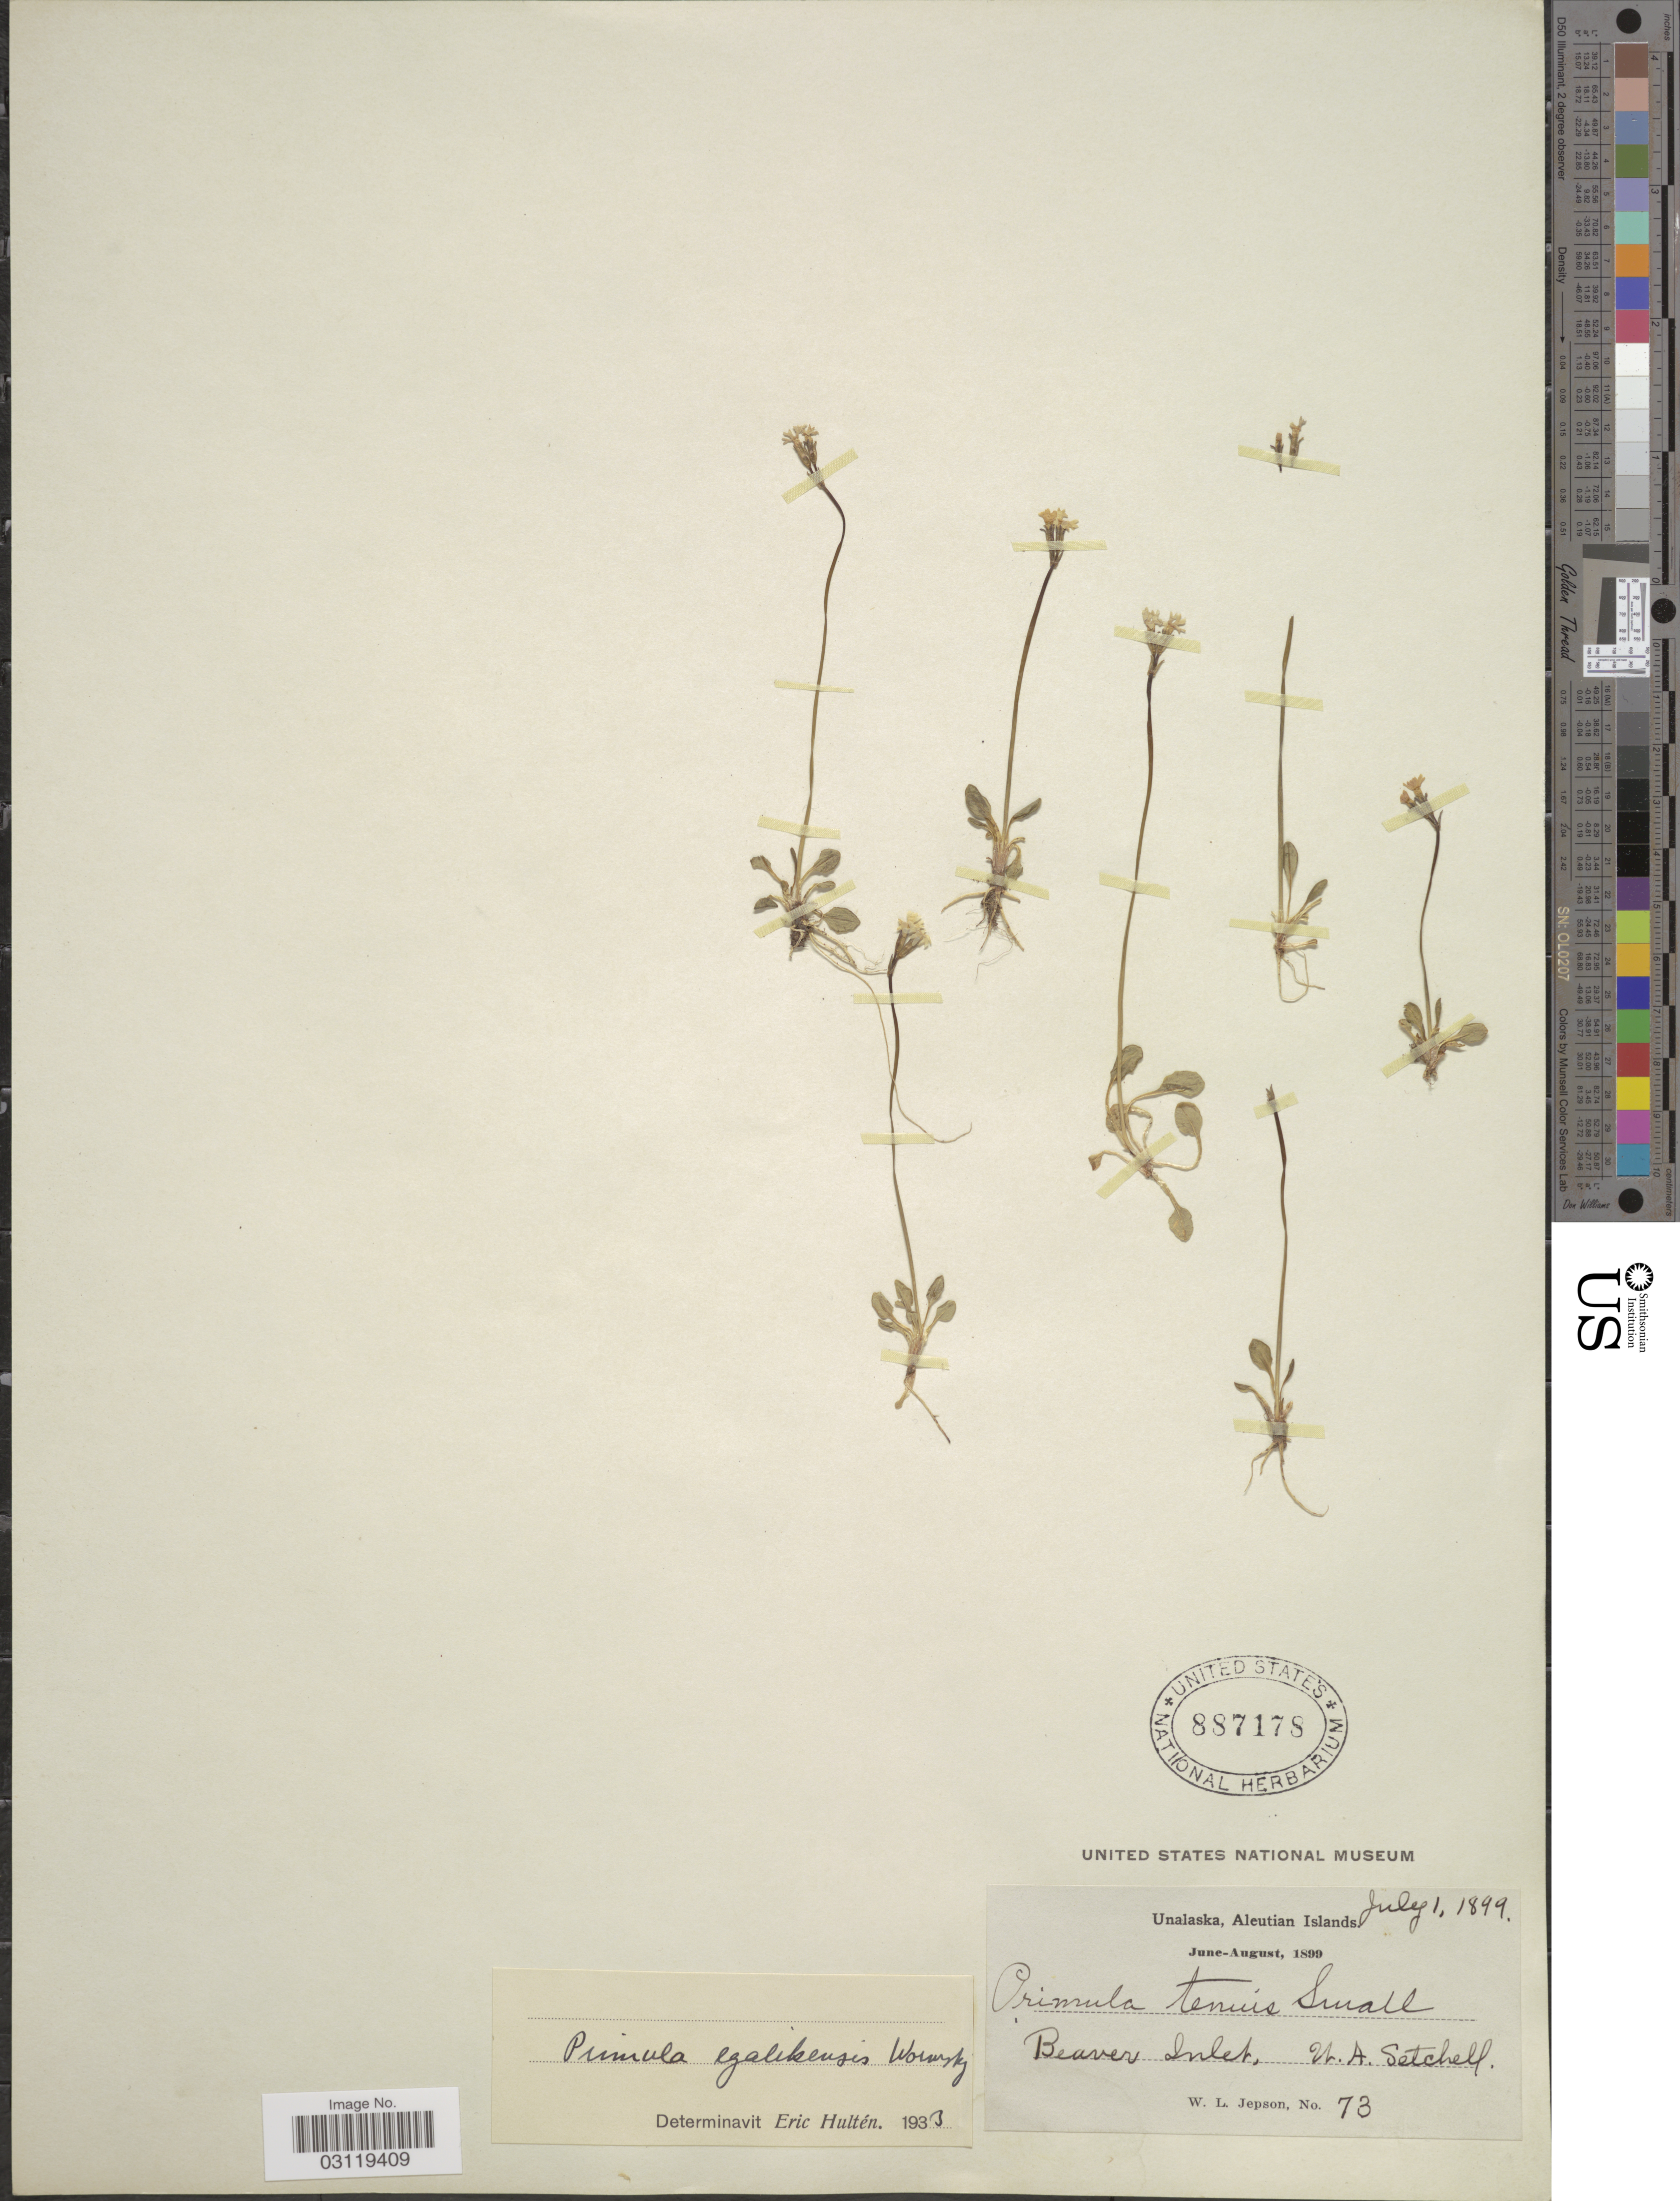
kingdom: Plantae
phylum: Tracheophyta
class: Magnoliopsida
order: Ericales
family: Primulaceae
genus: Primula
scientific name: Primula ellisiae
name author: Pollard & Cockerell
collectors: W. Setchell & W. L. Jepson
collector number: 73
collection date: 1899-07-01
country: United States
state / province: Alaska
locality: Unalaska, Aleutian Islands. Beaver Inlet.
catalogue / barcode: US 887178